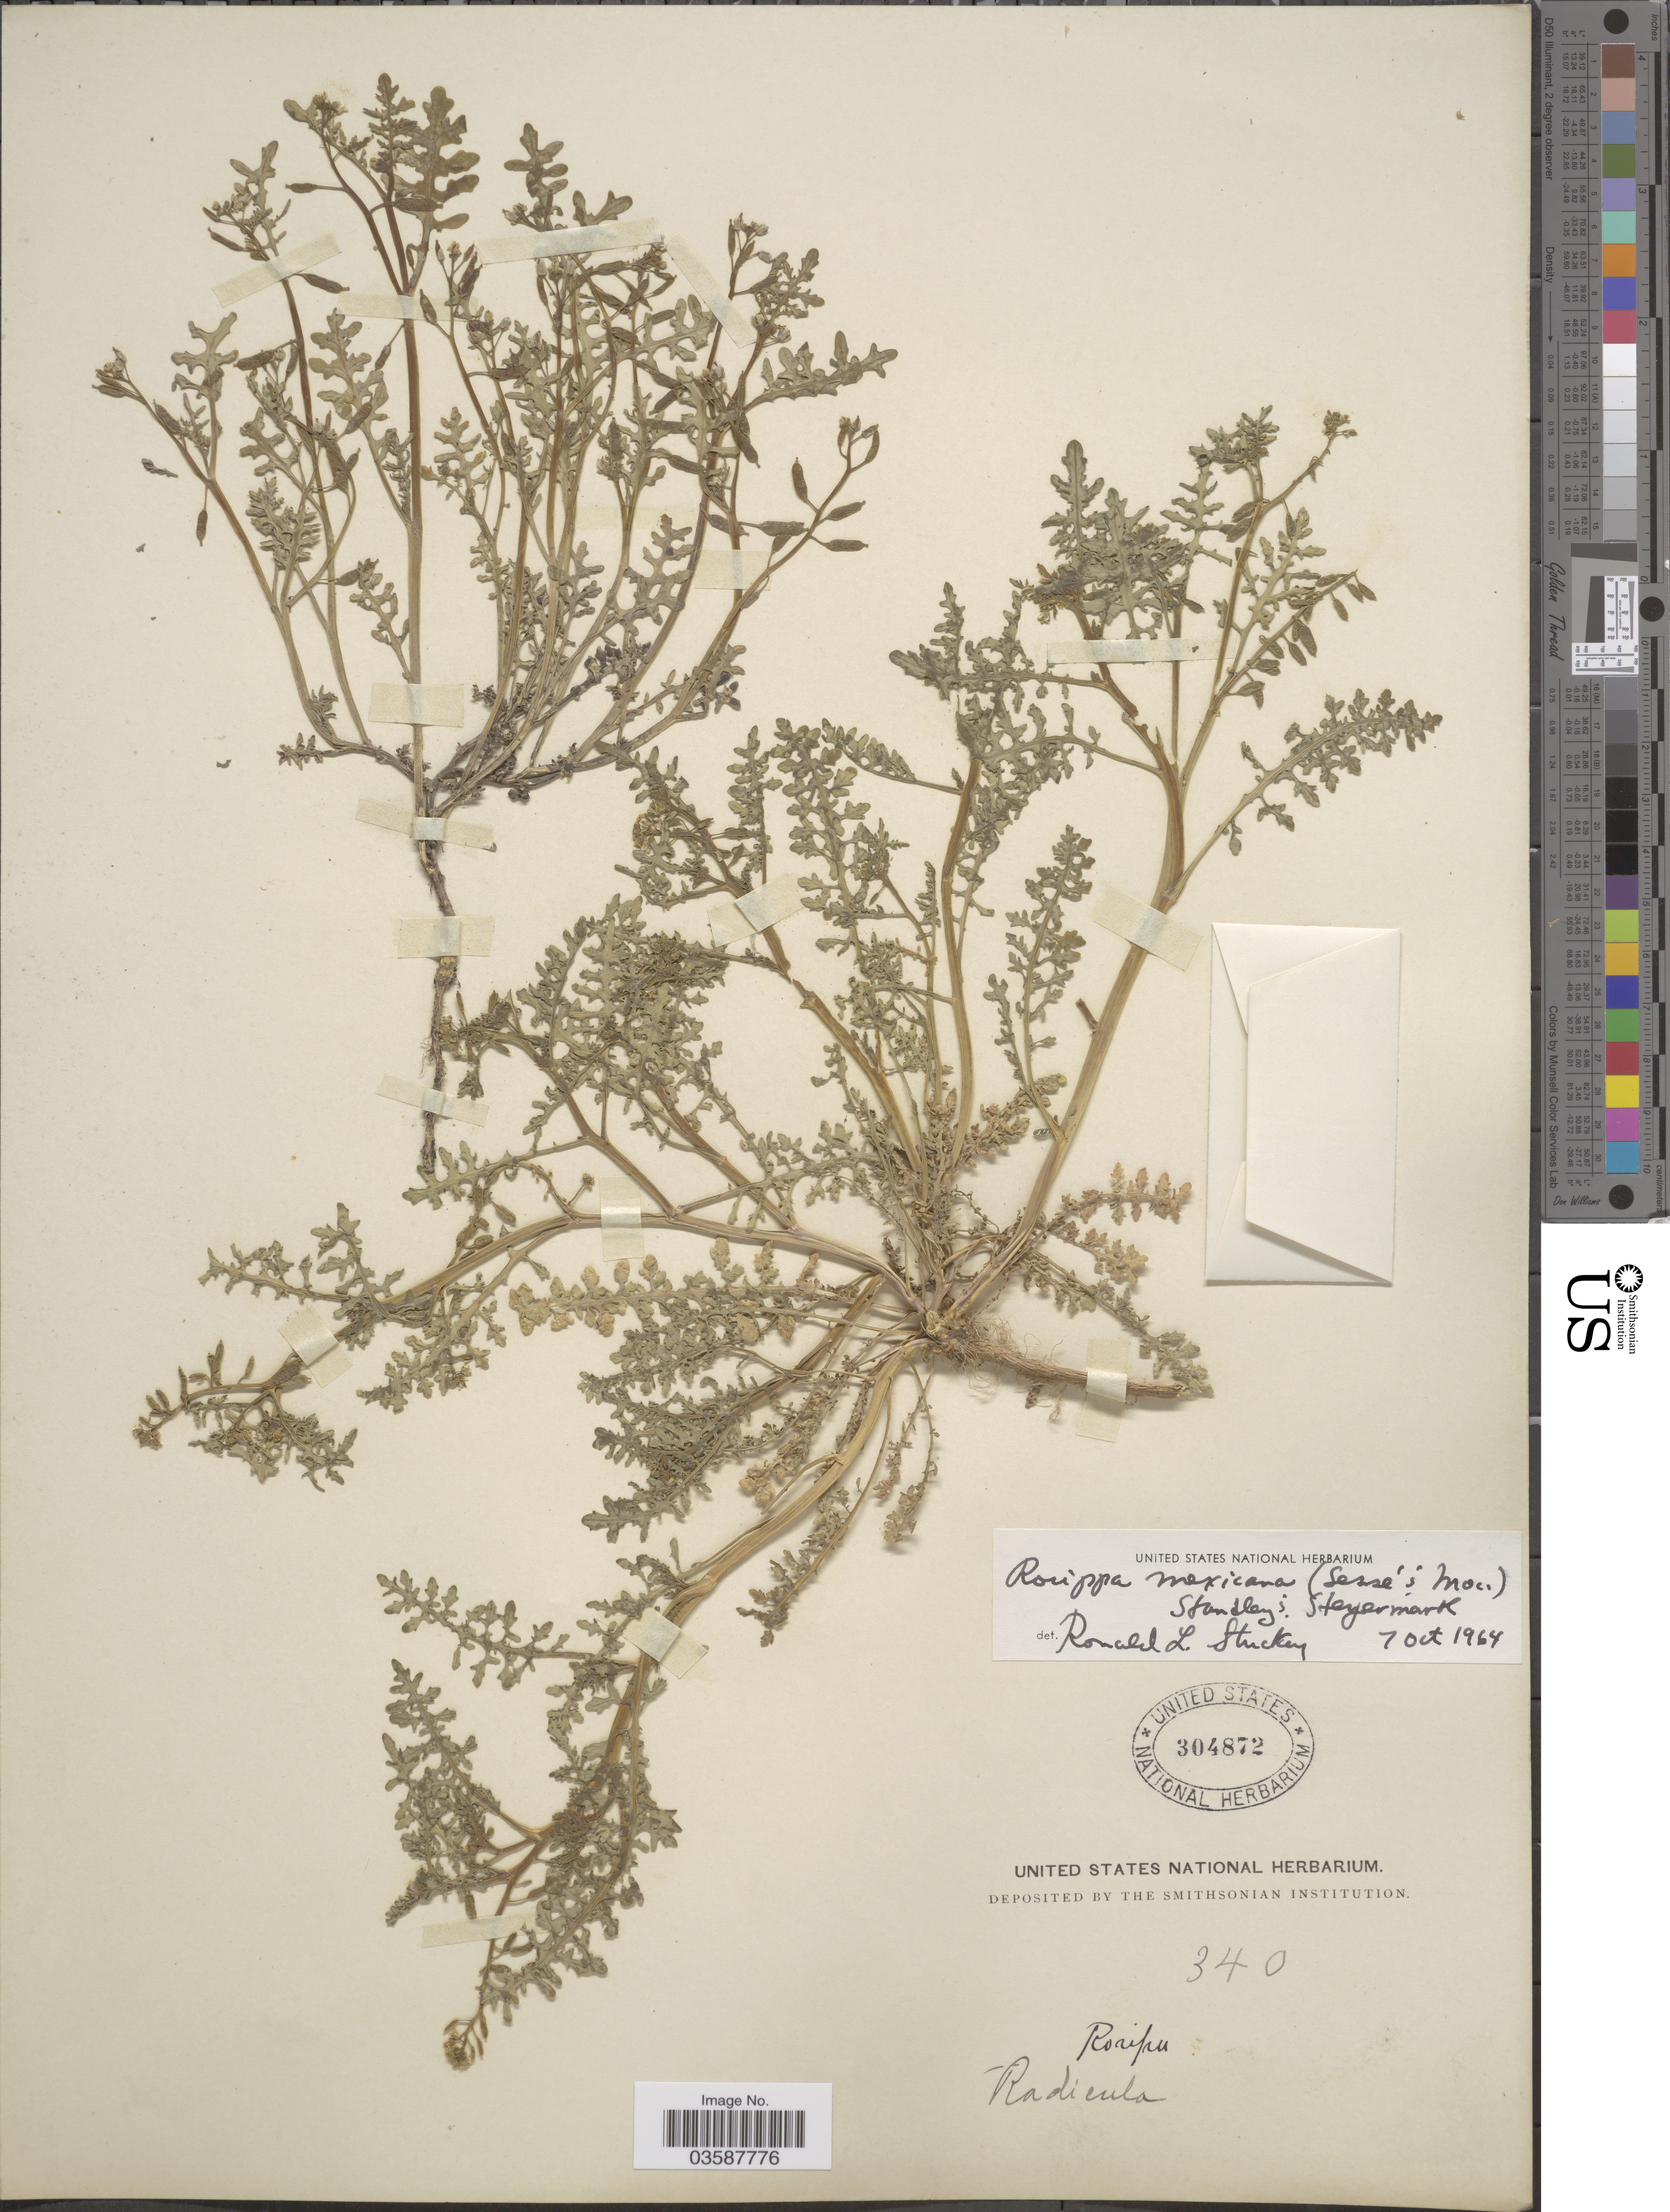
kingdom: Plantae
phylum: Tracheophyta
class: Magnoliopsida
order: Brassicales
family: Brassicaceae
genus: Rorippa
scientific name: Rorippa mexicana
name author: (Moc.) Standl. & Steyerm.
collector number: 340?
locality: Roripu, Radicula [unsure placement]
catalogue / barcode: US 304872